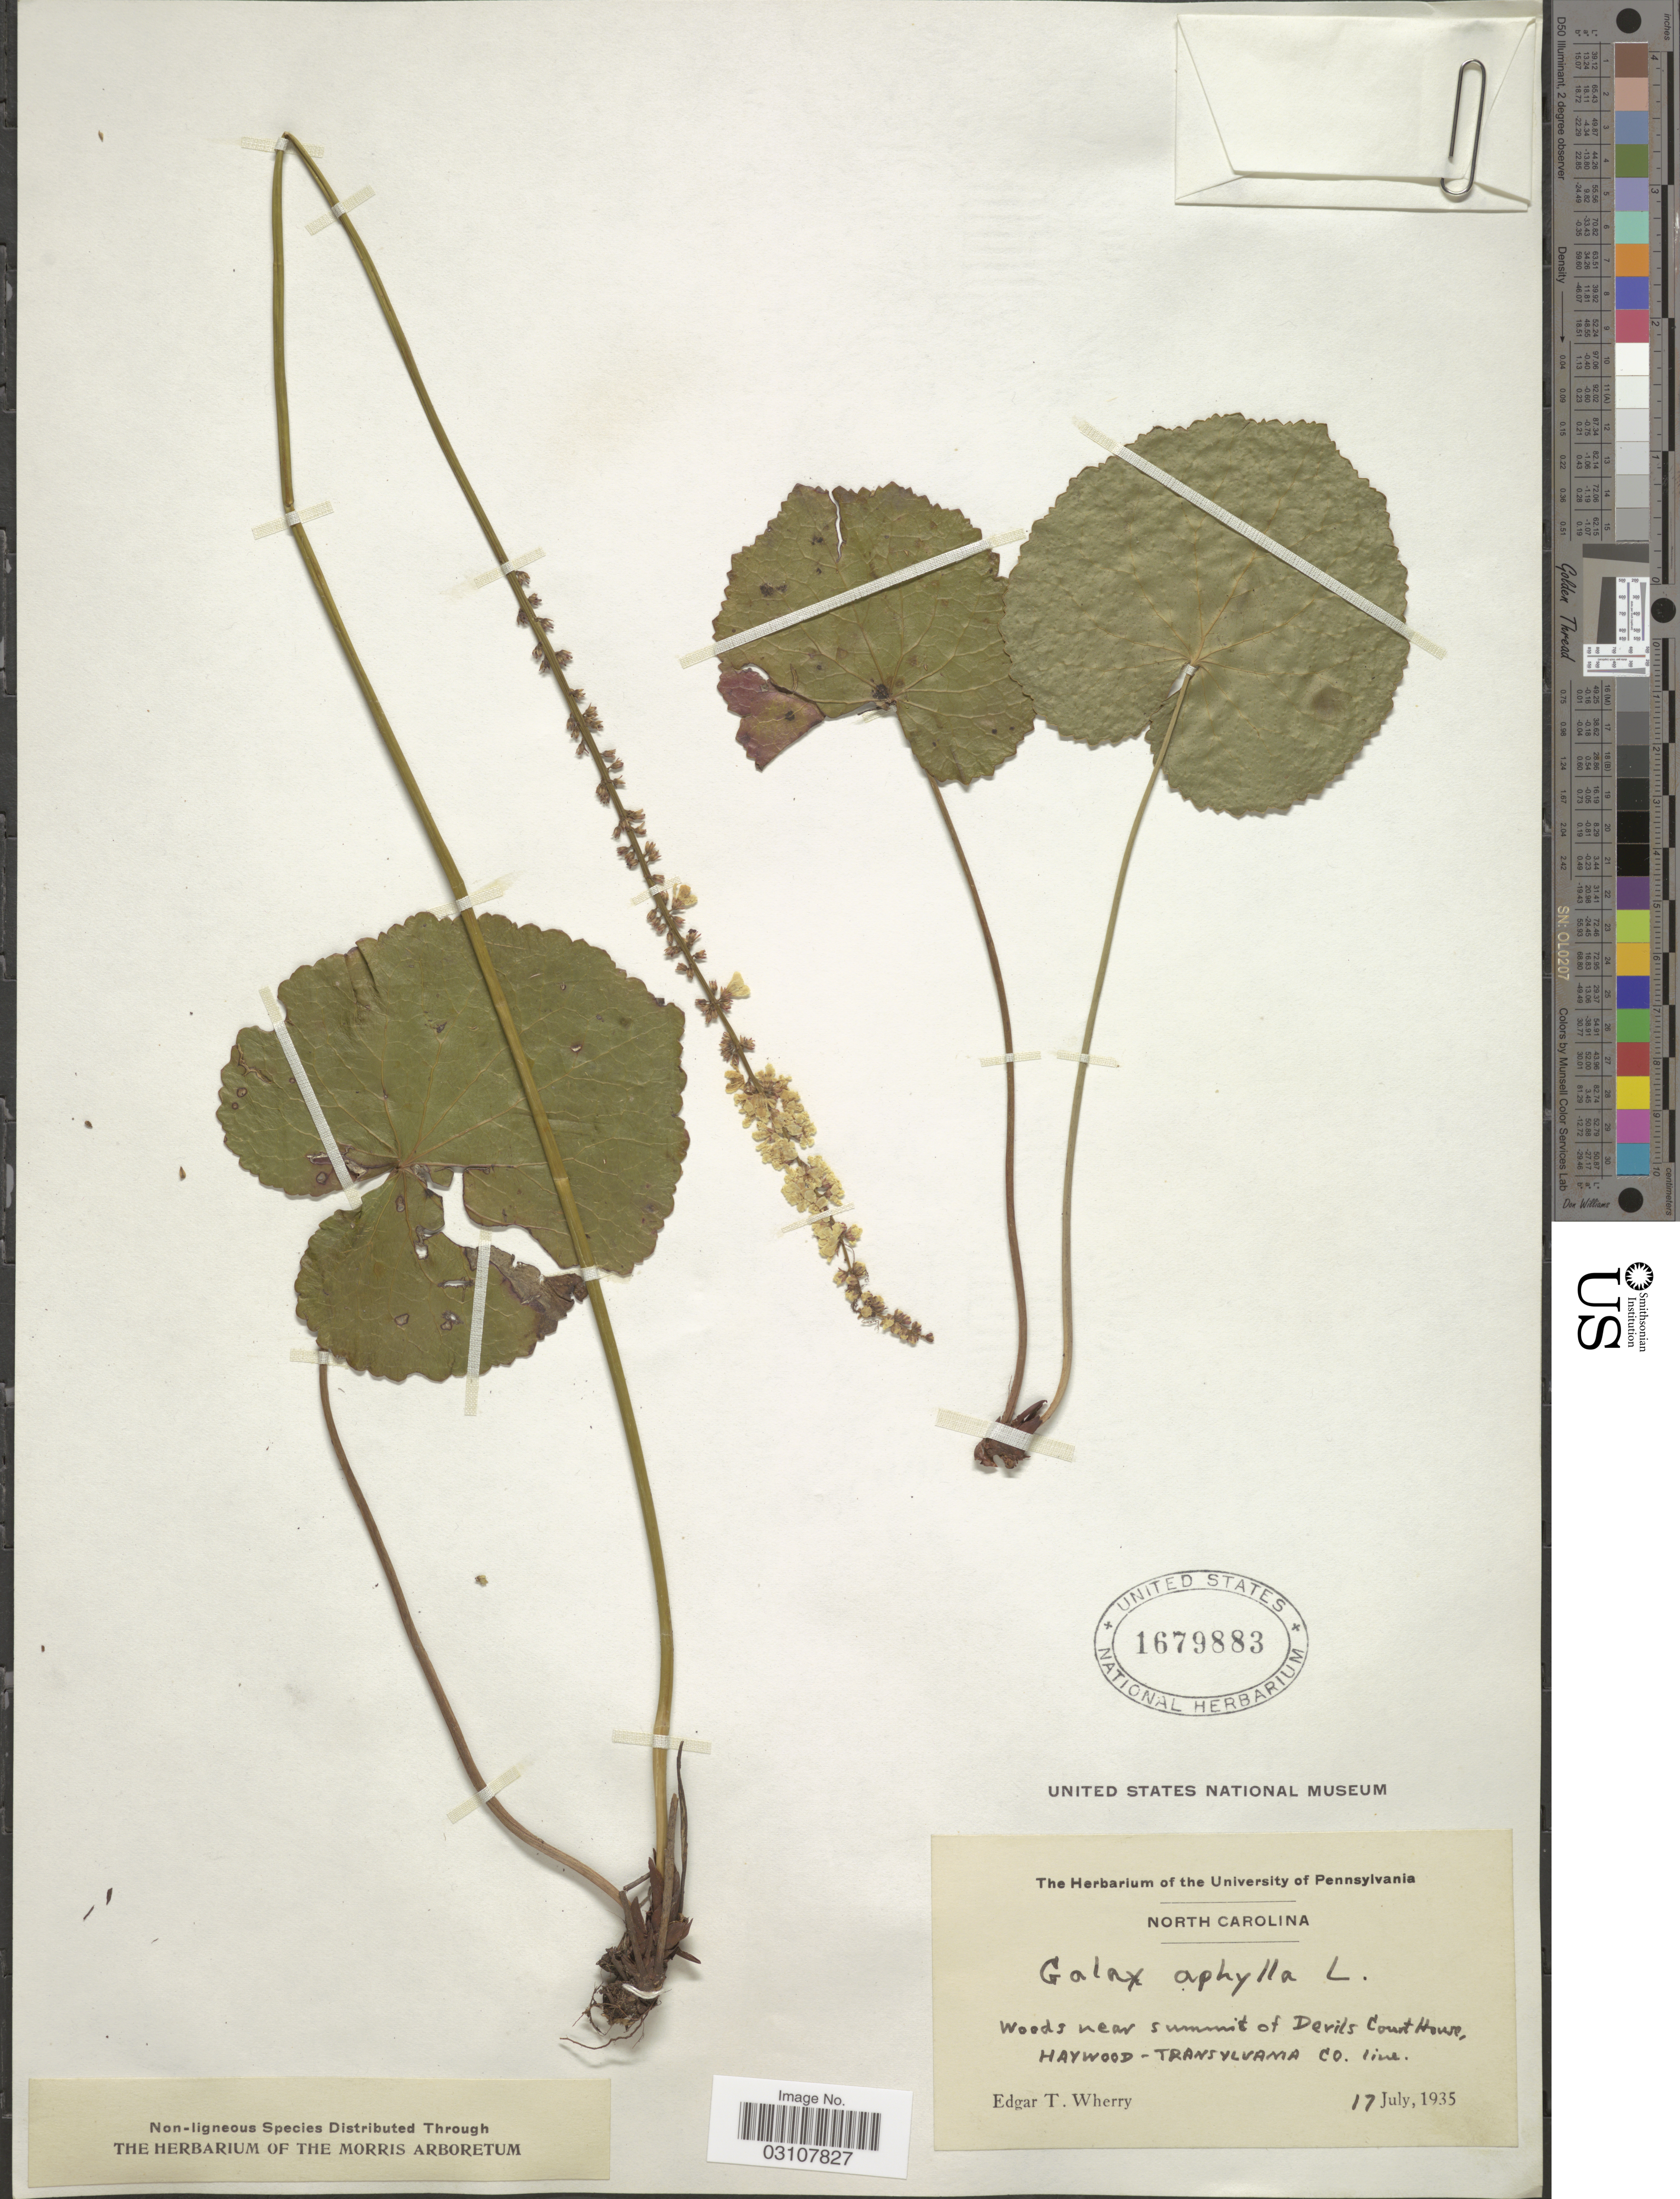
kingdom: Plantae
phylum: Tracheophyta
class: Magnoliopsida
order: Ericales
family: Diapensiaceae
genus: Galax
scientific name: Galax urceolata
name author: (Poir.) Brummitt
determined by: Gaynor, Michelle L., (FLAS), University of Florida (UNITED STATES)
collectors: E. T. Wherry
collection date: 1935-07-17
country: United States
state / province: North Carolina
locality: Woods near summit of Devils Court House, Haywood-Transylvania Co. line.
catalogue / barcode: US 1679883